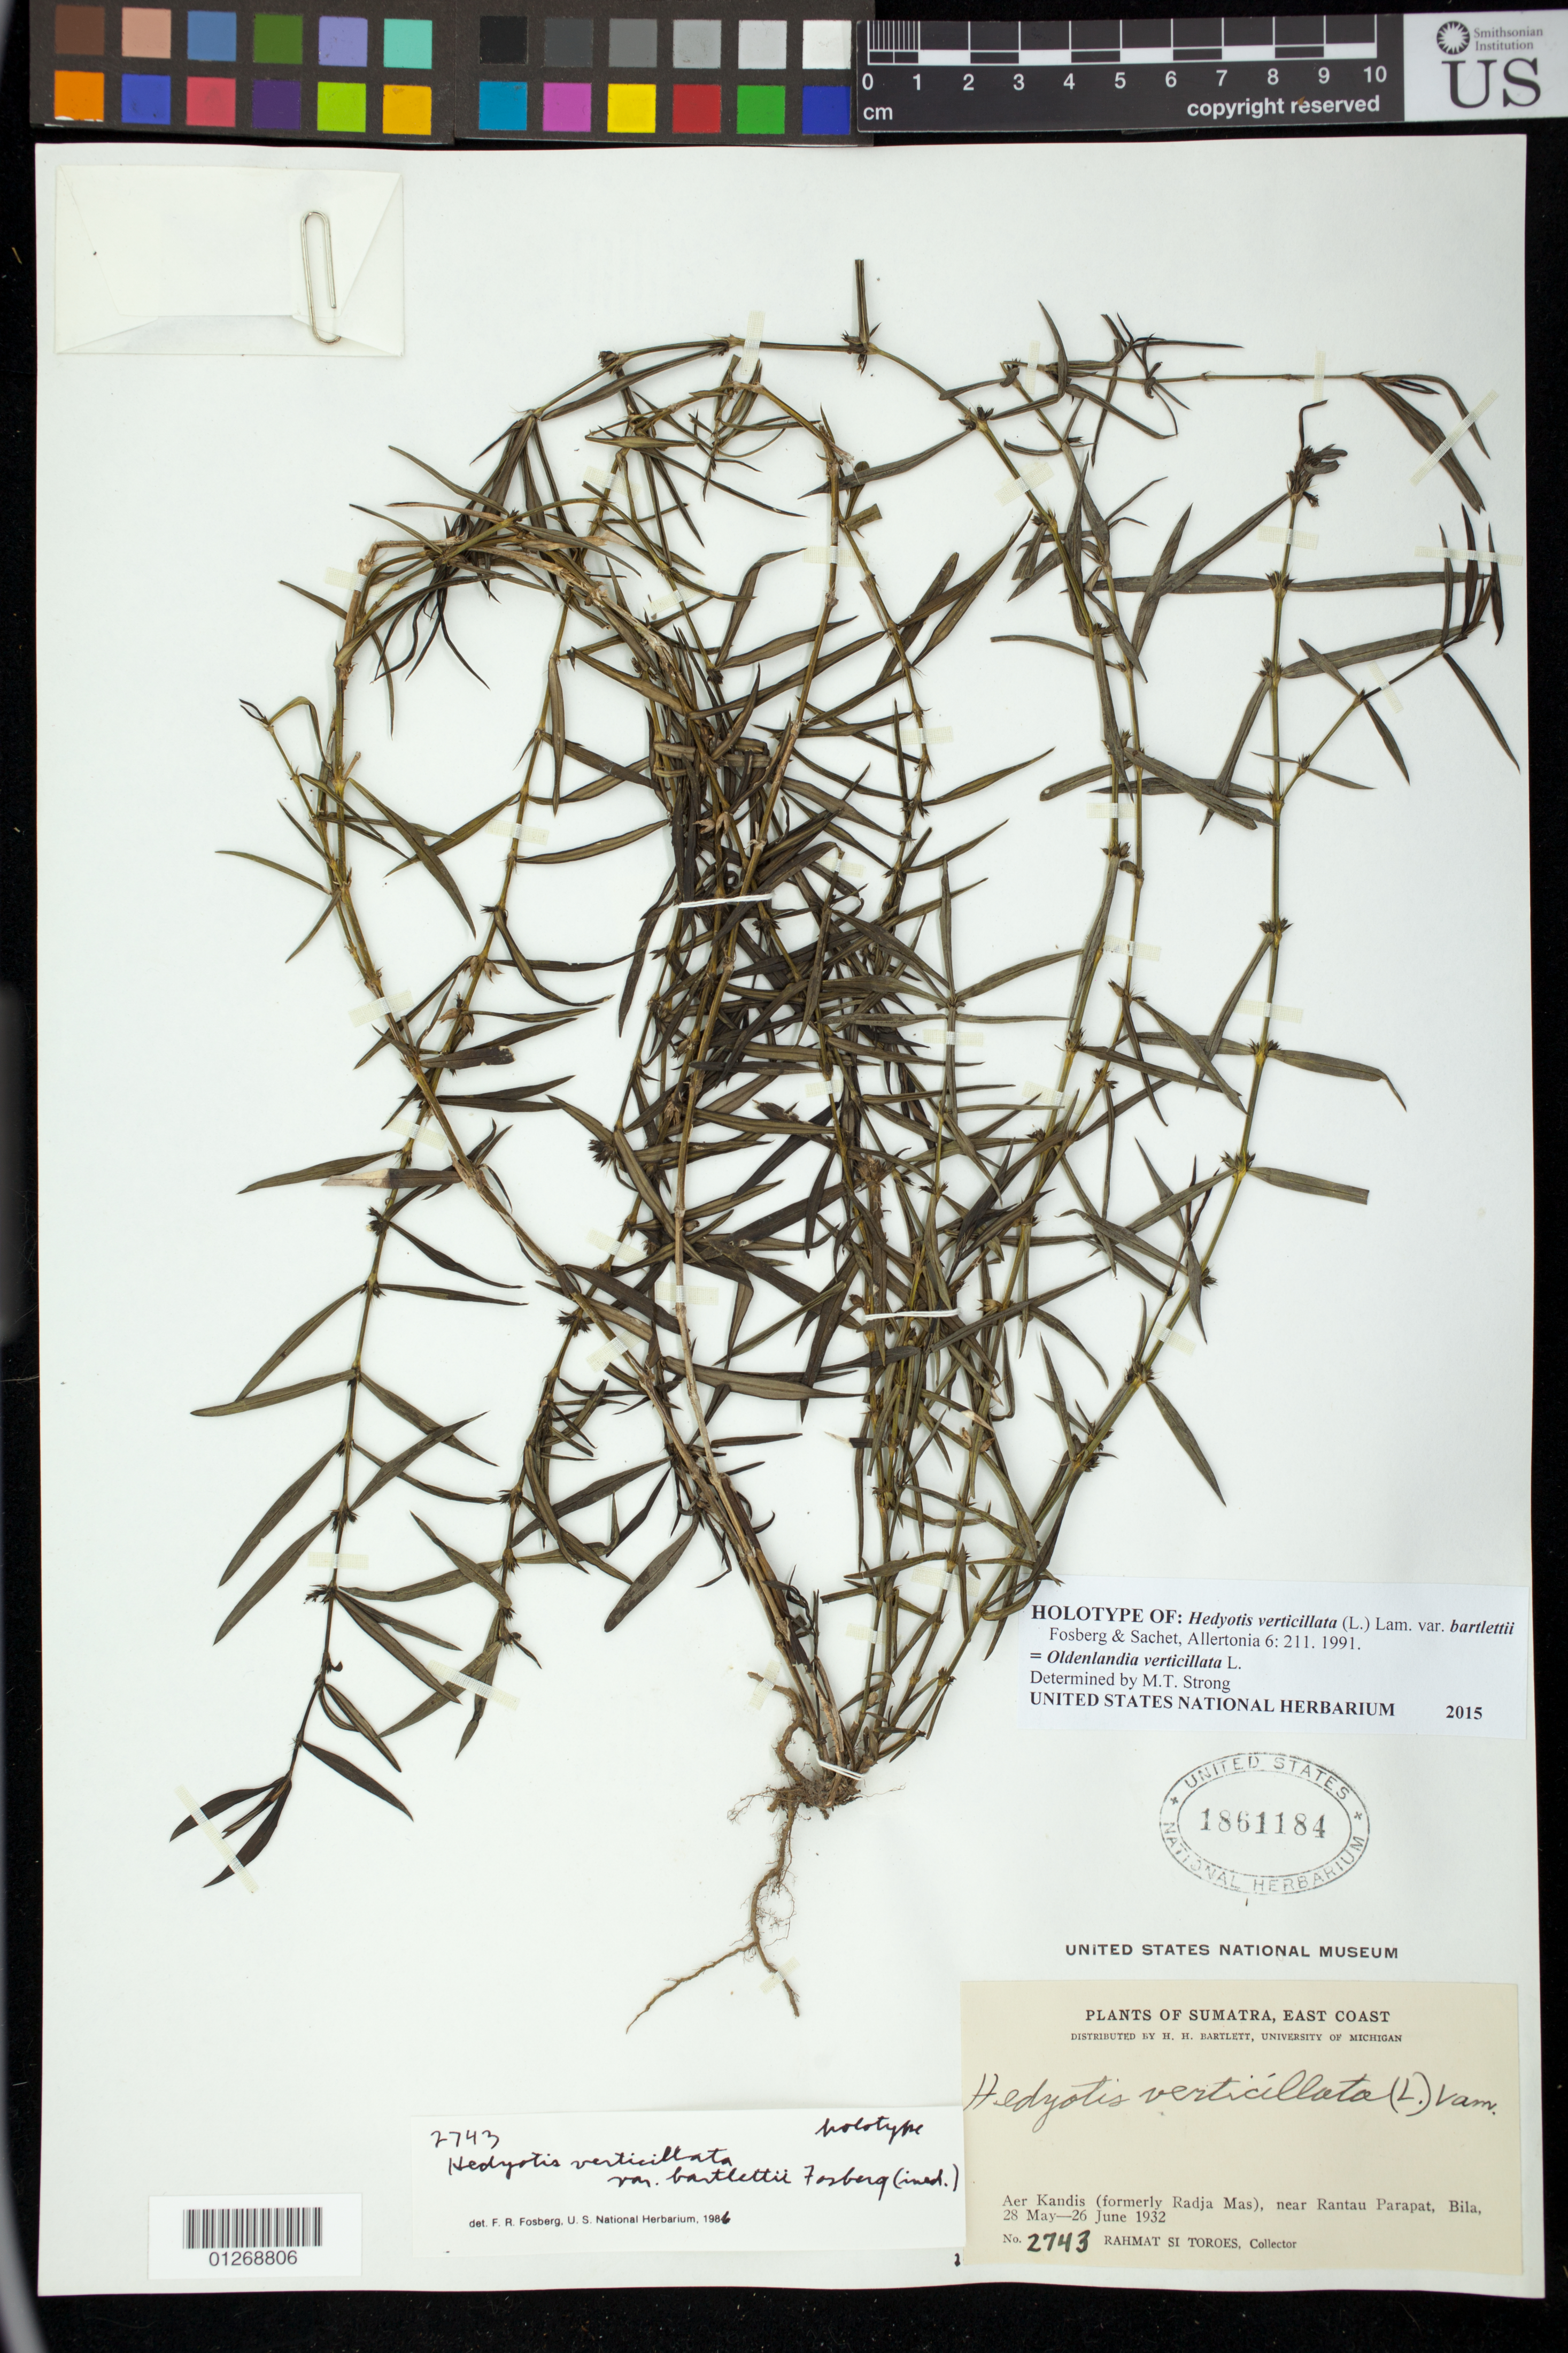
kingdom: Plantae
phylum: Tracheophyta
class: Magnoliopsida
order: Gentianales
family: Rubiaceae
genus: Hedyotis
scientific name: Hedyotis verticillata var. bartlettii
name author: Fosberg & Sachet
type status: Holotype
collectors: Rahmat Si Boeea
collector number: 2743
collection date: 1932-05-28/1932-06-26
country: Indonesia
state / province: Sumatra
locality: Aer Kandis (formerly Radja Mas), near Rantau Parapat, Bila.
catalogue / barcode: US 1861184